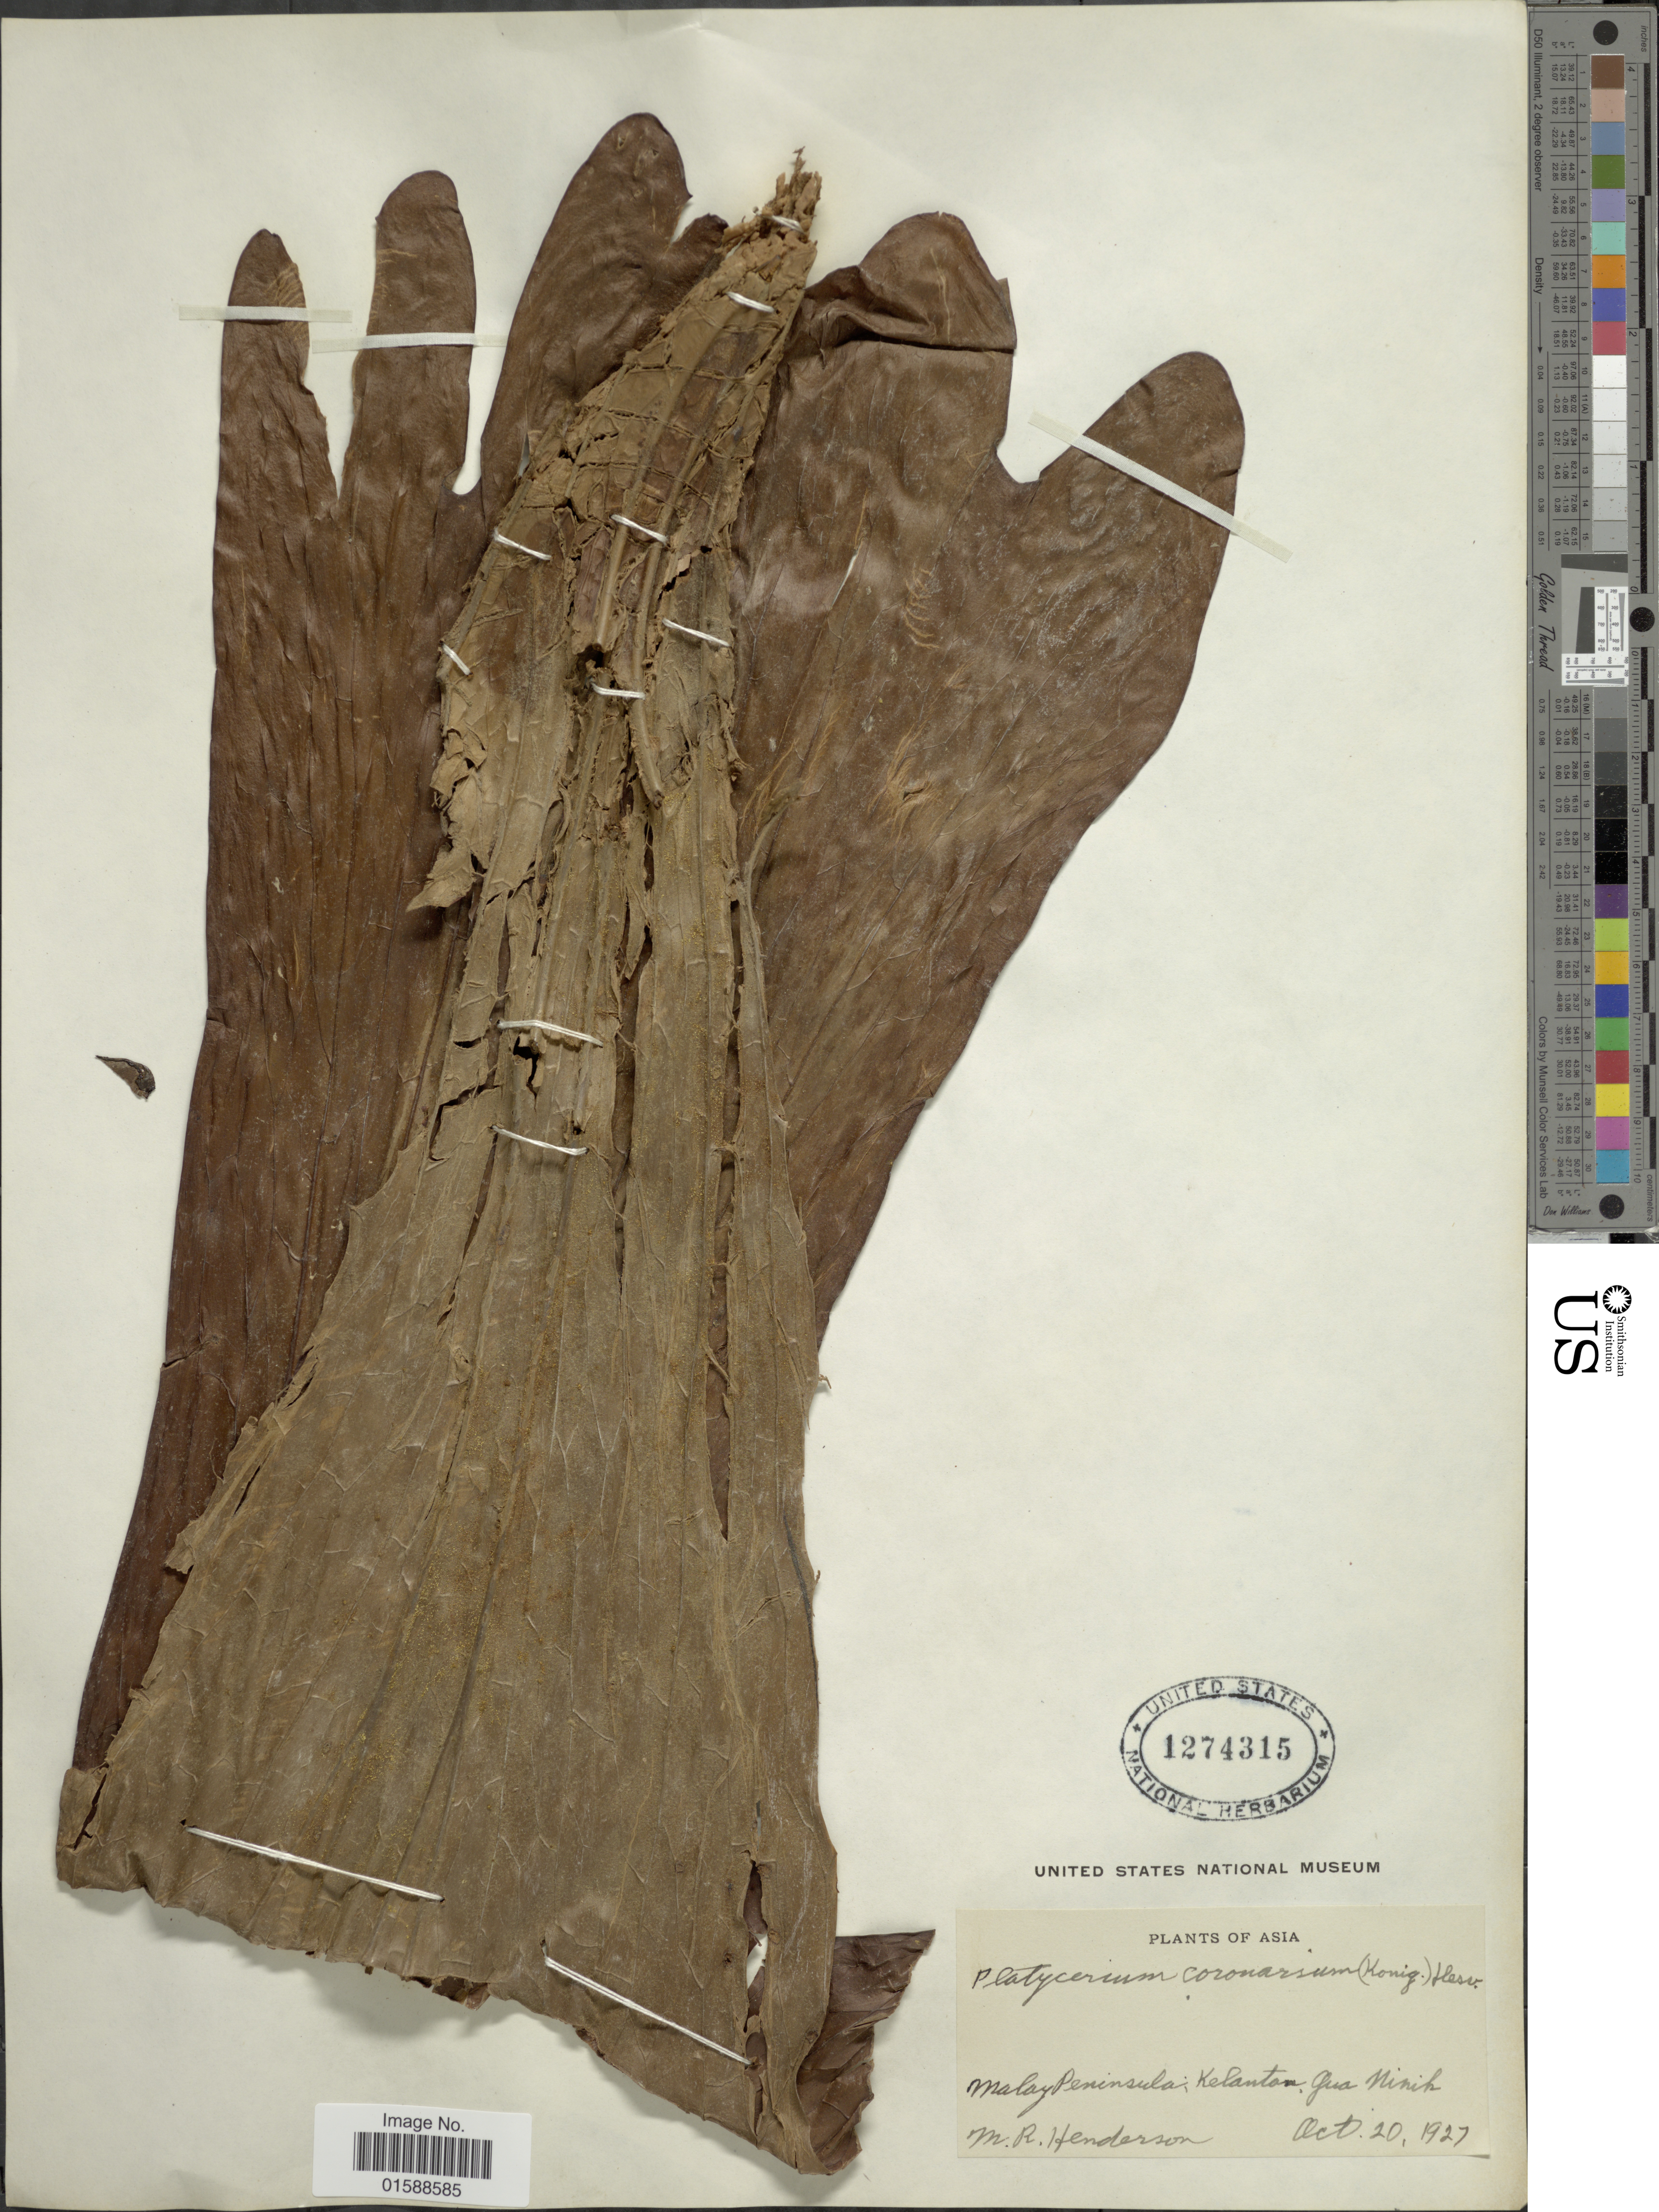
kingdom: Plantae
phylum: Tracheophyta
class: Polypodiopsida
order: Polypodiales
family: Polypodiaceae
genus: Platycerium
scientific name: Platycerium coronarium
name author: (K.D. Koenig ex O.F. Müll.) Desv.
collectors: M. Henderson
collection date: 1927-10-20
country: Malaysia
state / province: Kelantan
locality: Malay Peninsula, Kelantan Gua Minih [interpreted]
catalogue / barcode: US 1274315